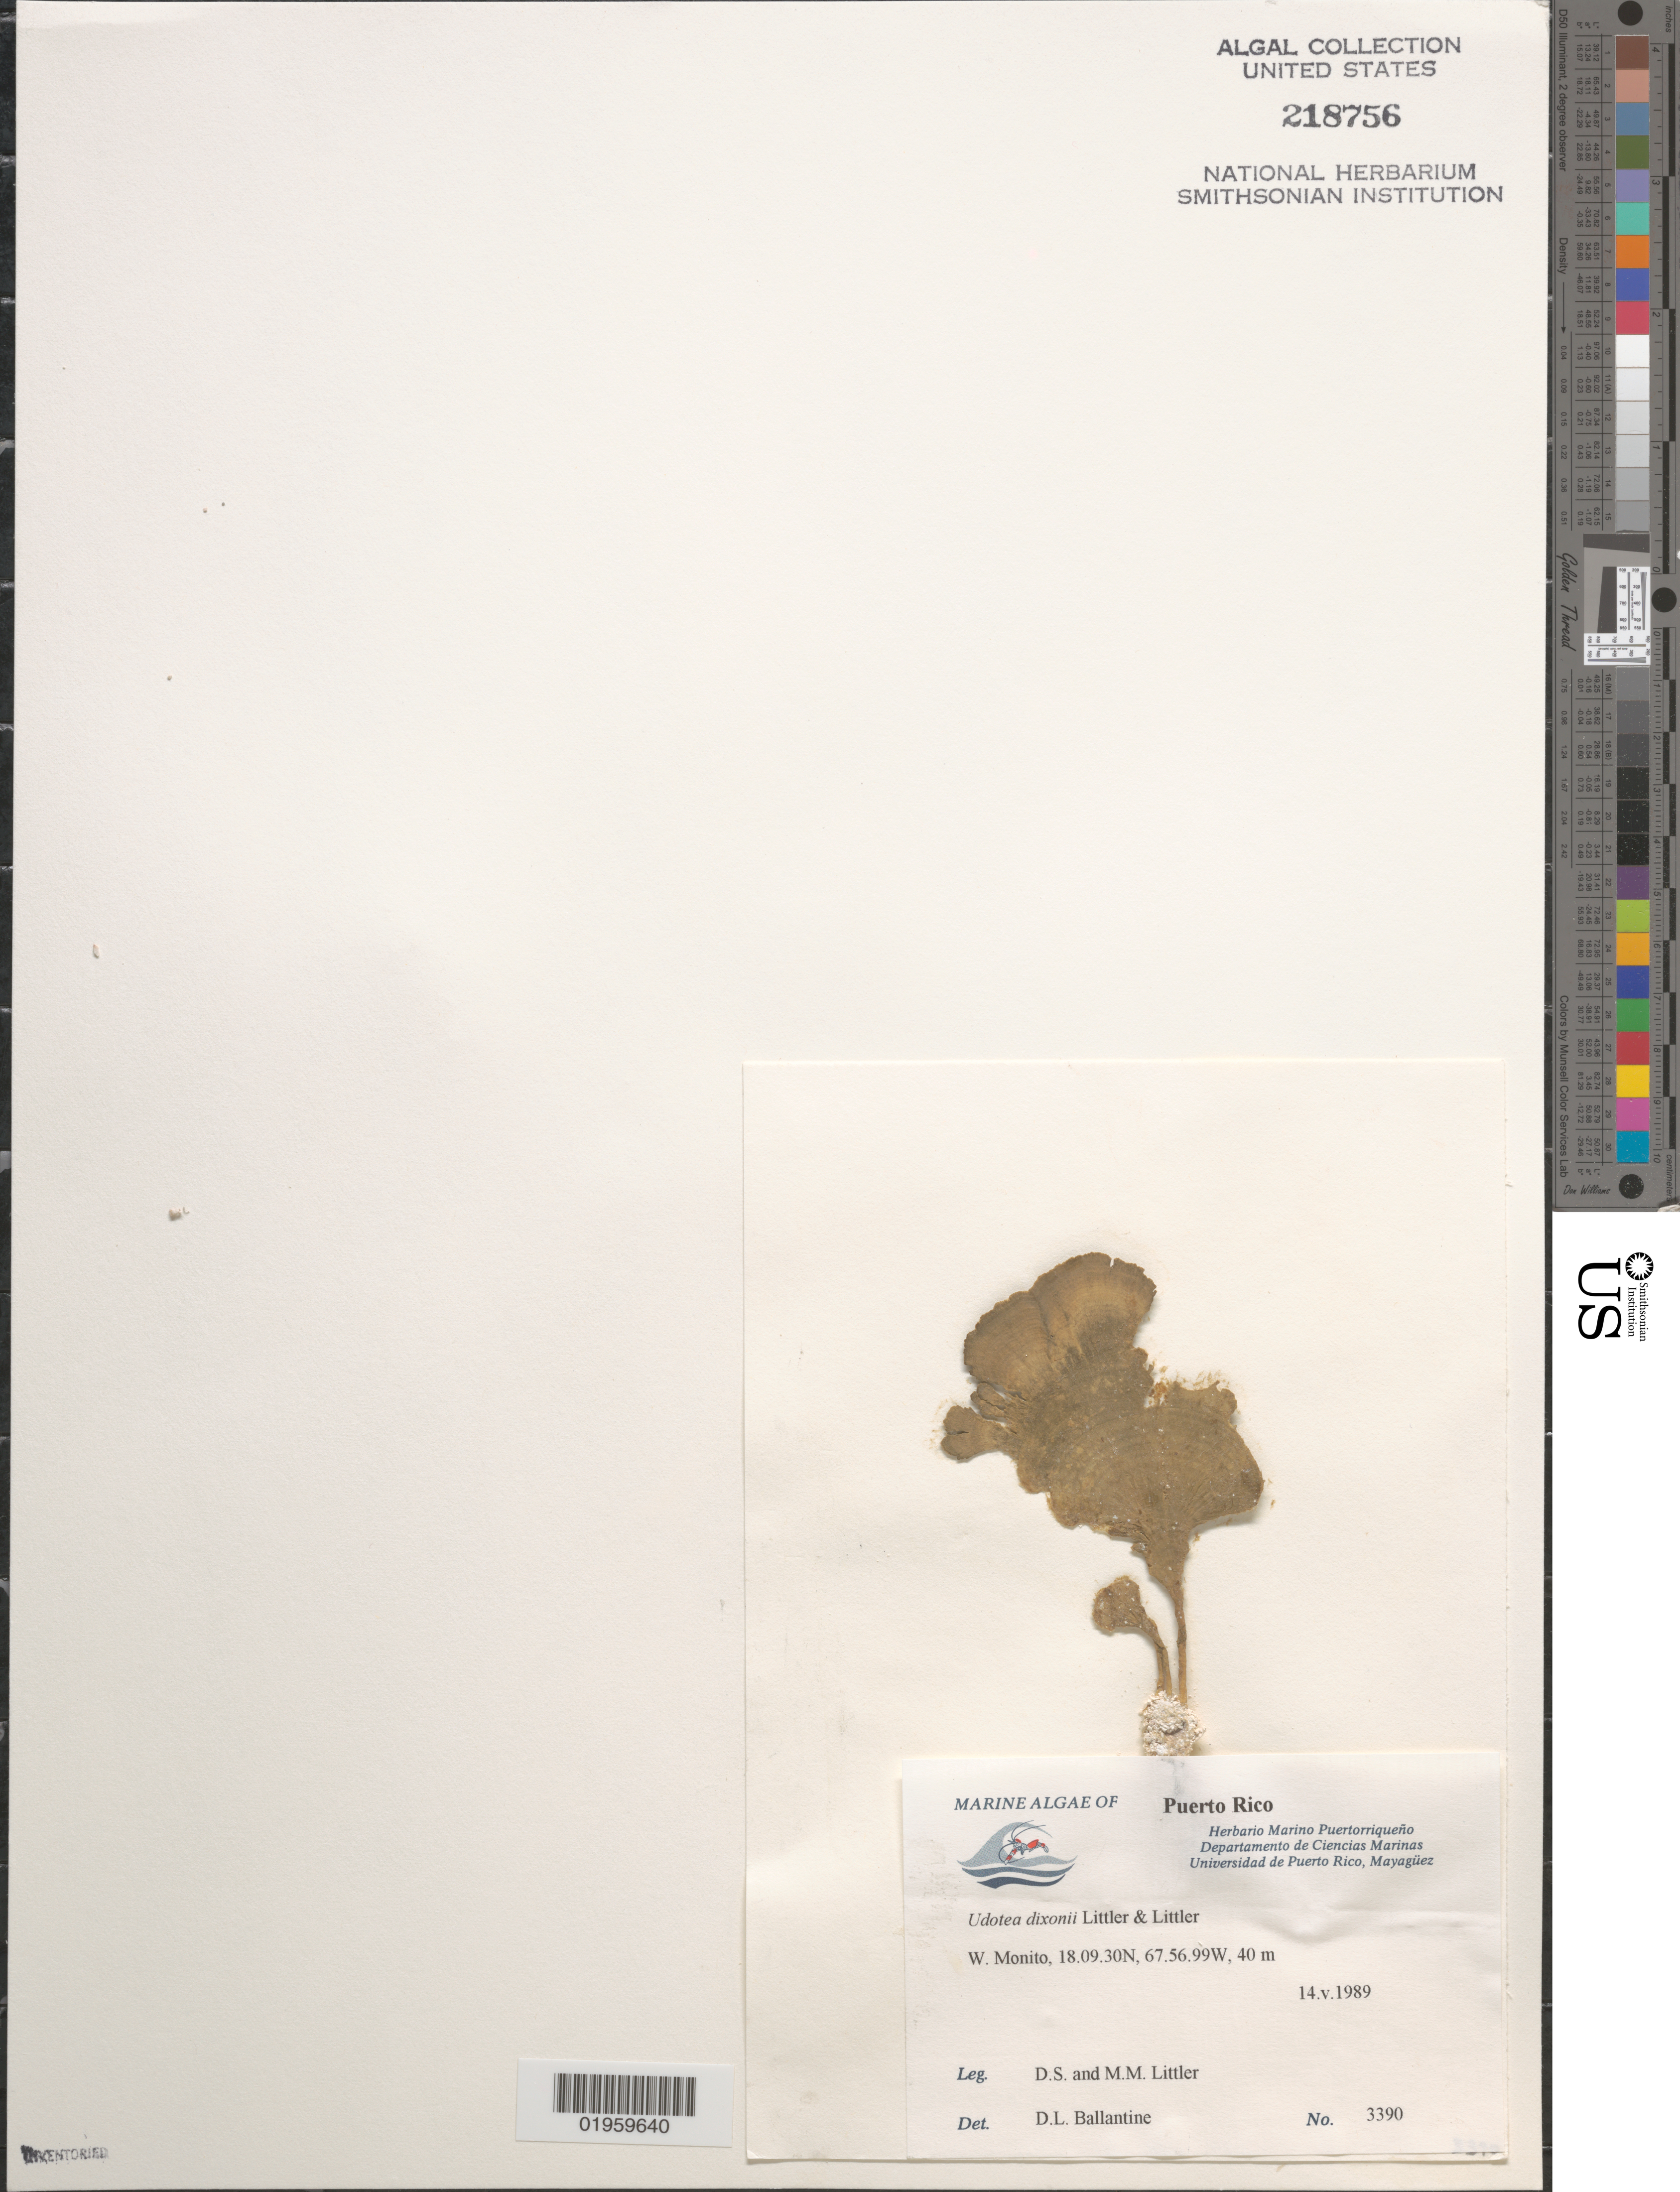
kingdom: Plantae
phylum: Chlorophyta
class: Ulvophyceae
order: Bryopsidales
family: Udoteaceae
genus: Udotea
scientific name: Udotea dixonii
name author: D.S. Littler & Littler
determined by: Ballantine, D. L.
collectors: D. S. Littler & M. M. Littler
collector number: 3390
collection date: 1989-05-14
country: Puerto Rico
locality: W. Monito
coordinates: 18.09.30N, 67.56.99W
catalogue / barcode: US 218756